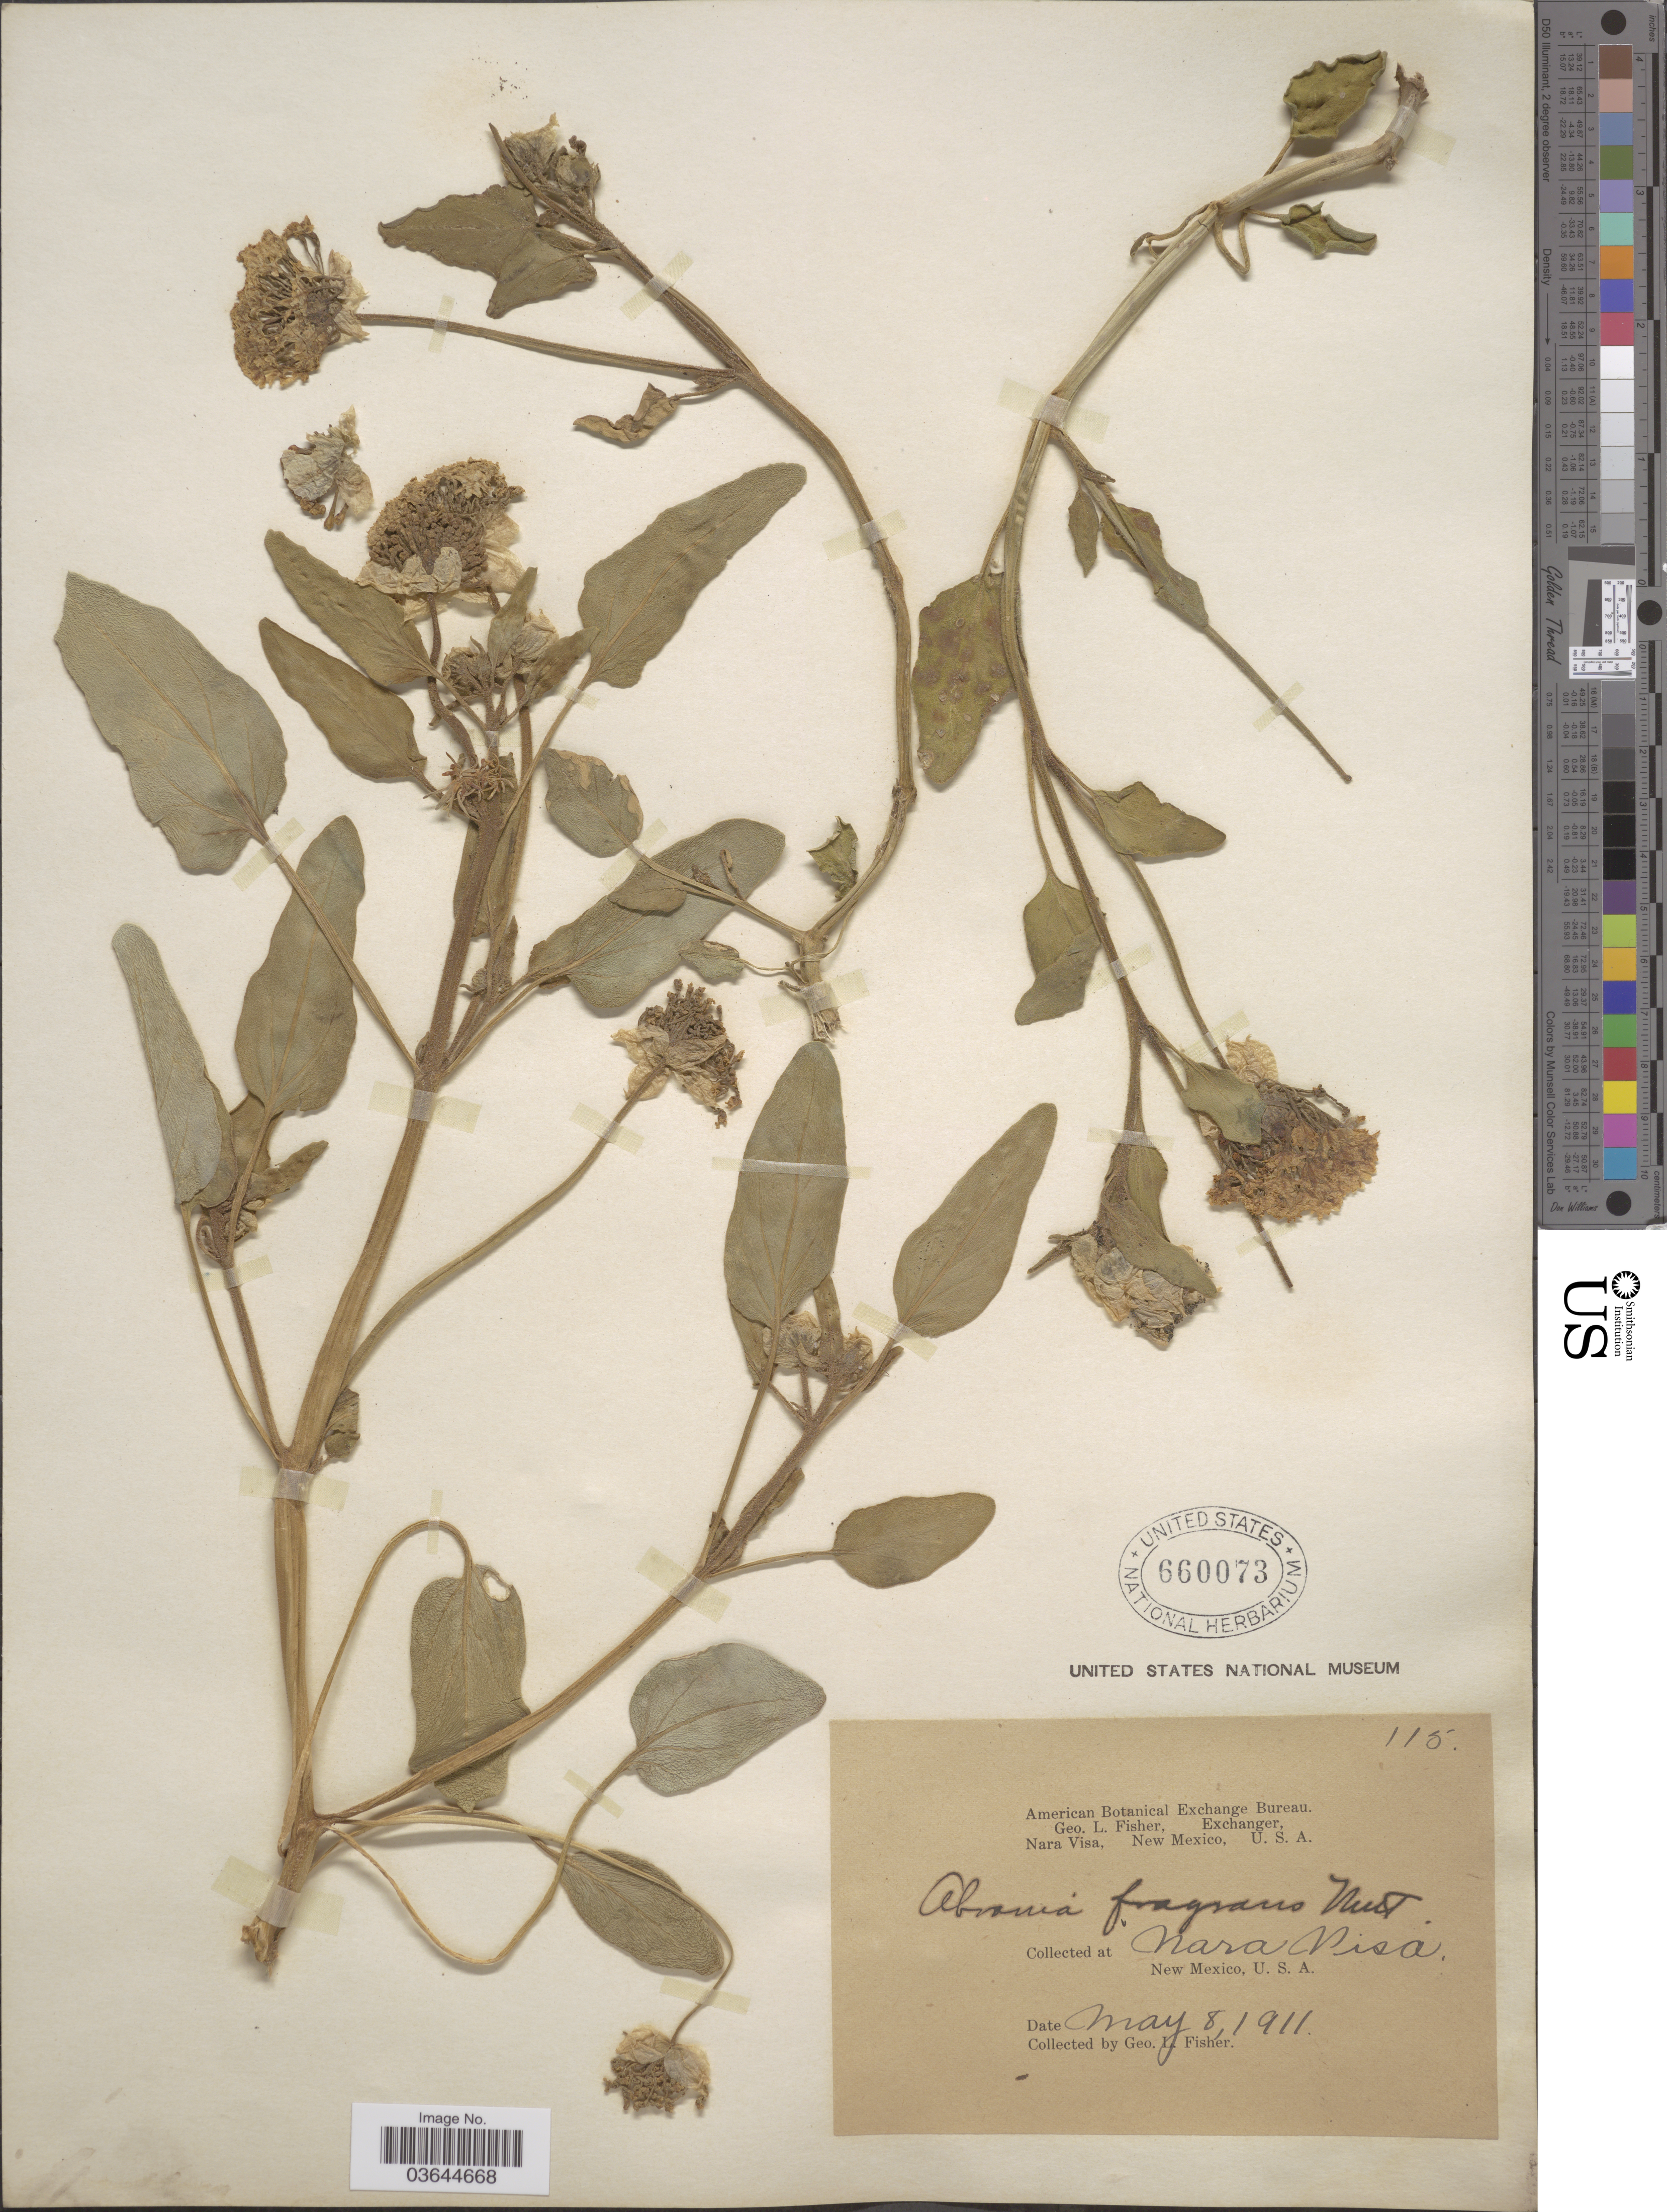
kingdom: Plantae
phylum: Tracheophyta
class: Magnoliopsida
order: Caryophyllales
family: Nyctaginaceae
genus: Abronia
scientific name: Abronia fragrans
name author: Nutt. ex Hook.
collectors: G. L. Fisher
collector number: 115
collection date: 1911-05-08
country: United States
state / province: New Mexico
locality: Nara Visa.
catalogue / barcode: US 660073